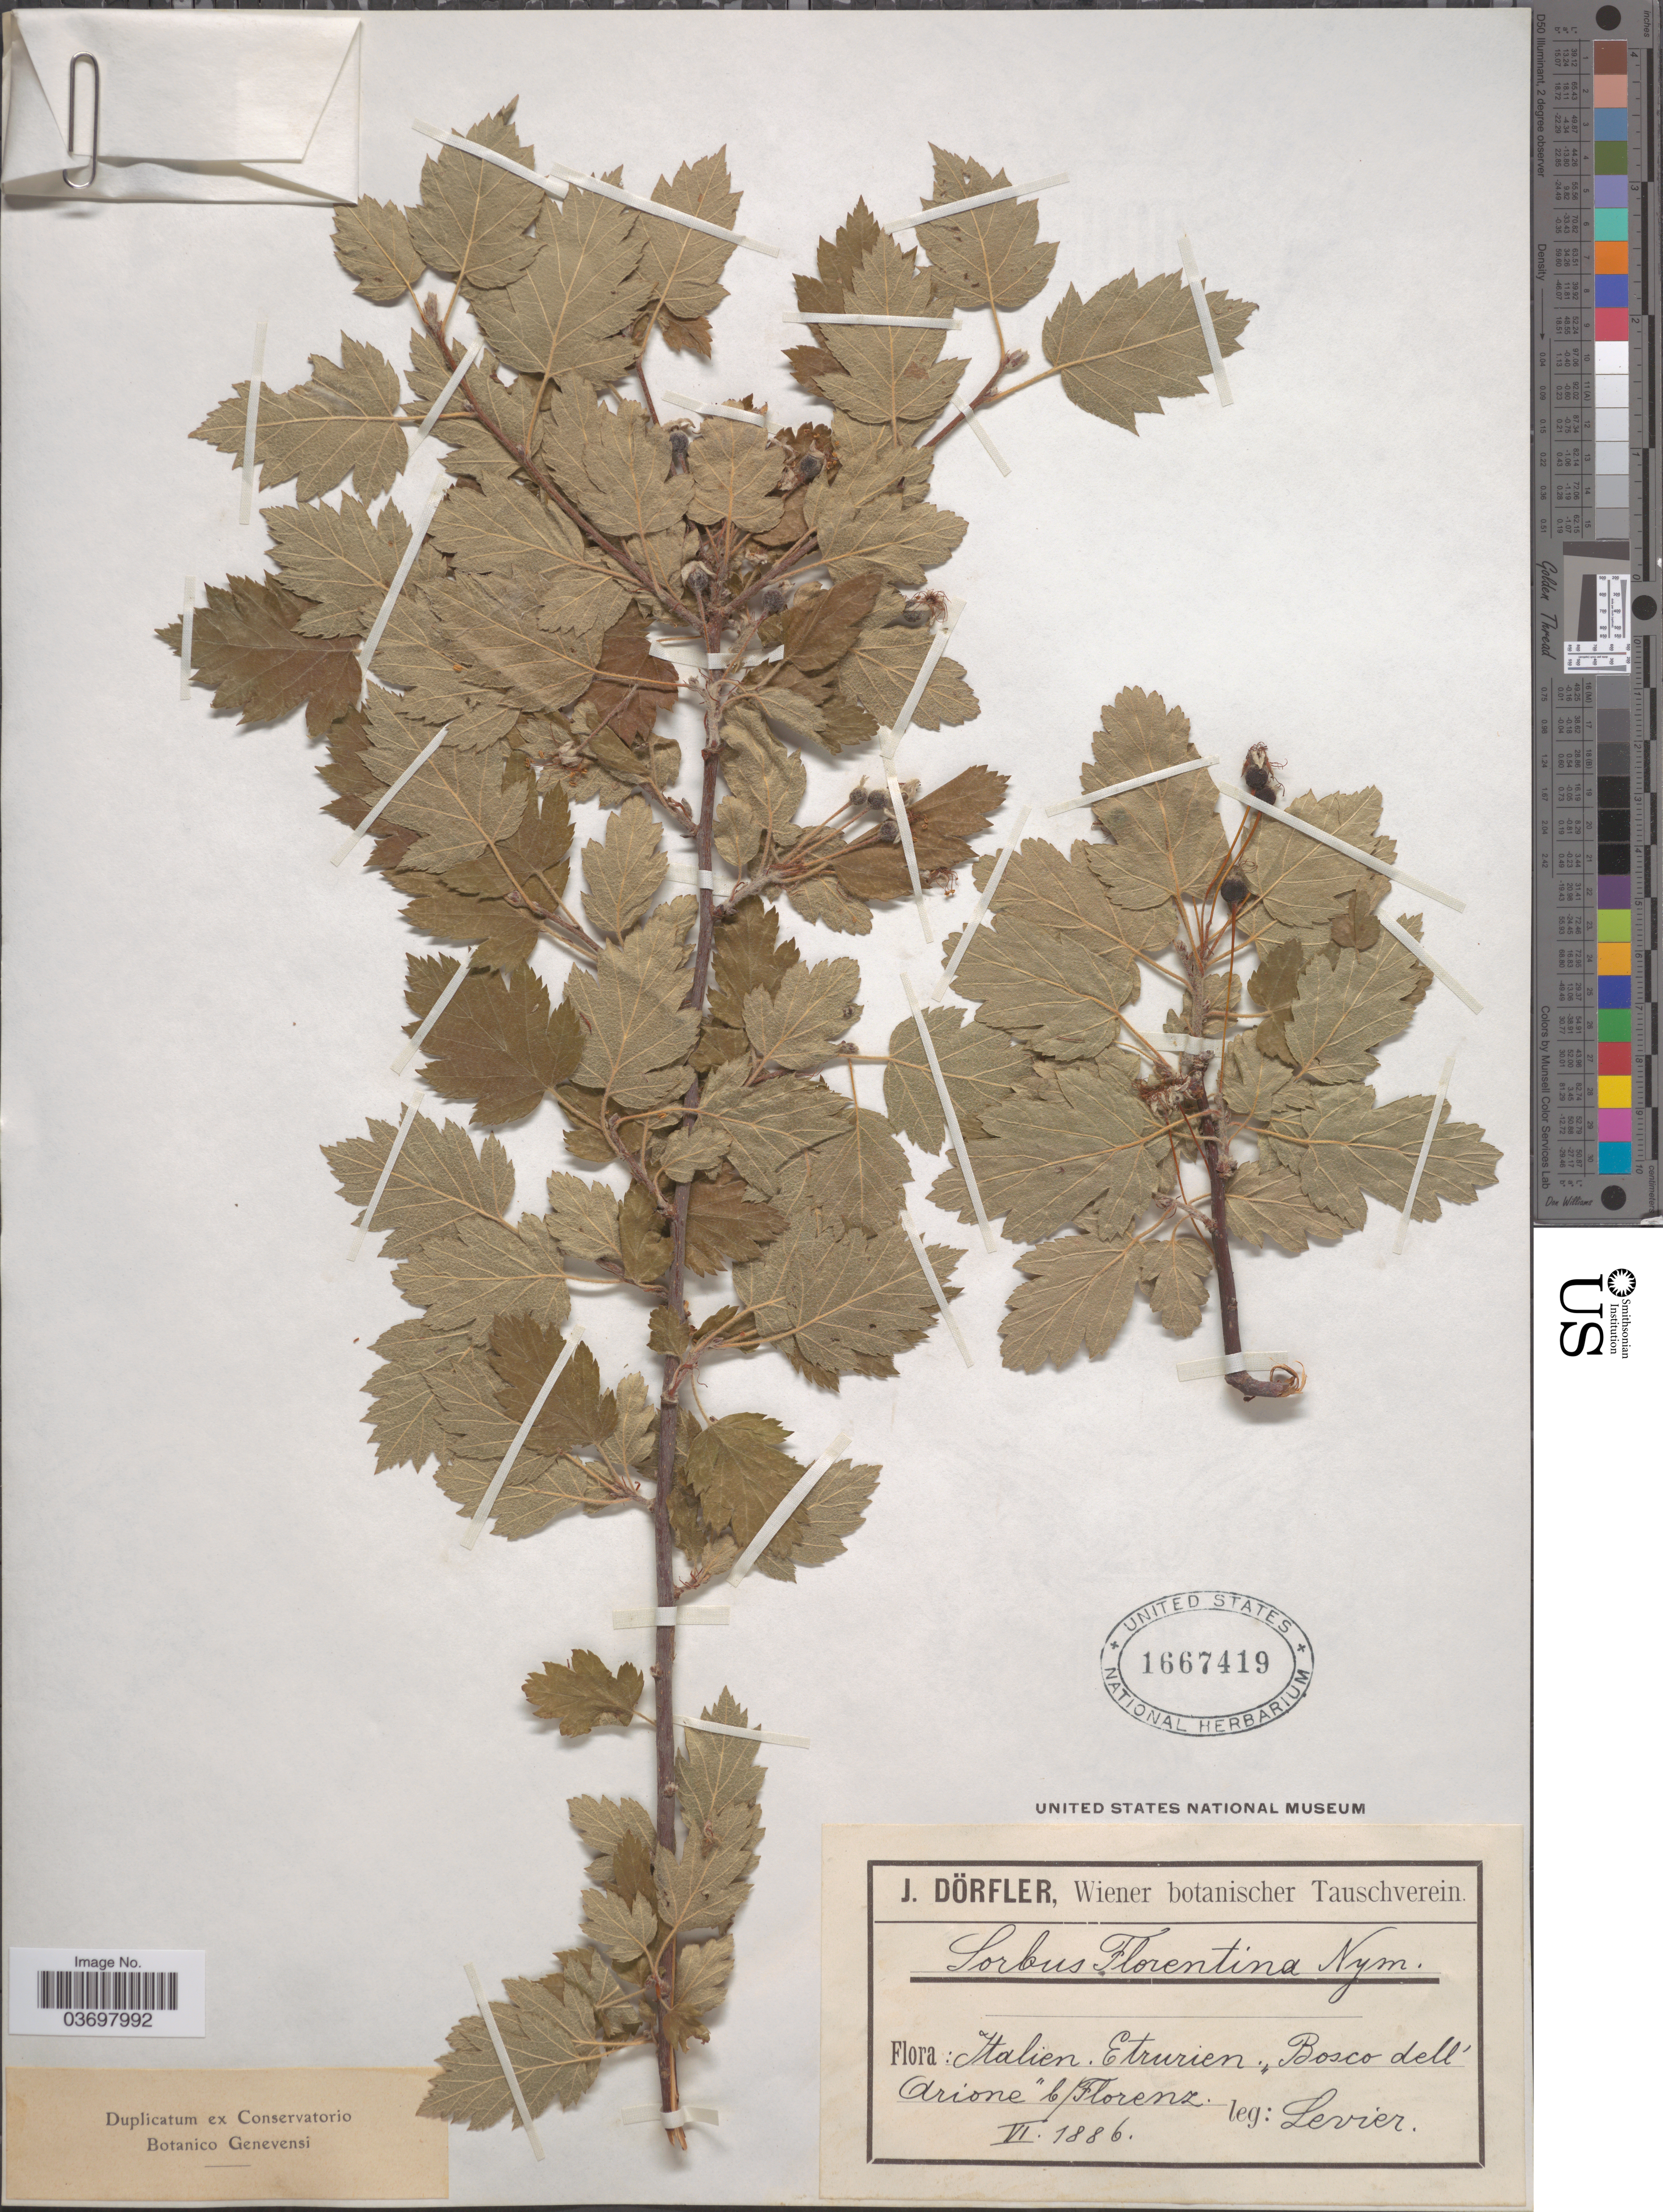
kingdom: Plantae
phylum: Tracheophyta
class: Magnoliopsida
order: Rosales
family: Rosaceae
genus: Eriolobus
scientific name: Eriolobus florentinus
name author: (Zuccagni) Stapf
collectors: Levier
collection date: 1886-06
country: Italy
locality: Italien. Etrurien "Bosco dell'Arione" b/ Florenz.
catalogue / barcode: US 1667419